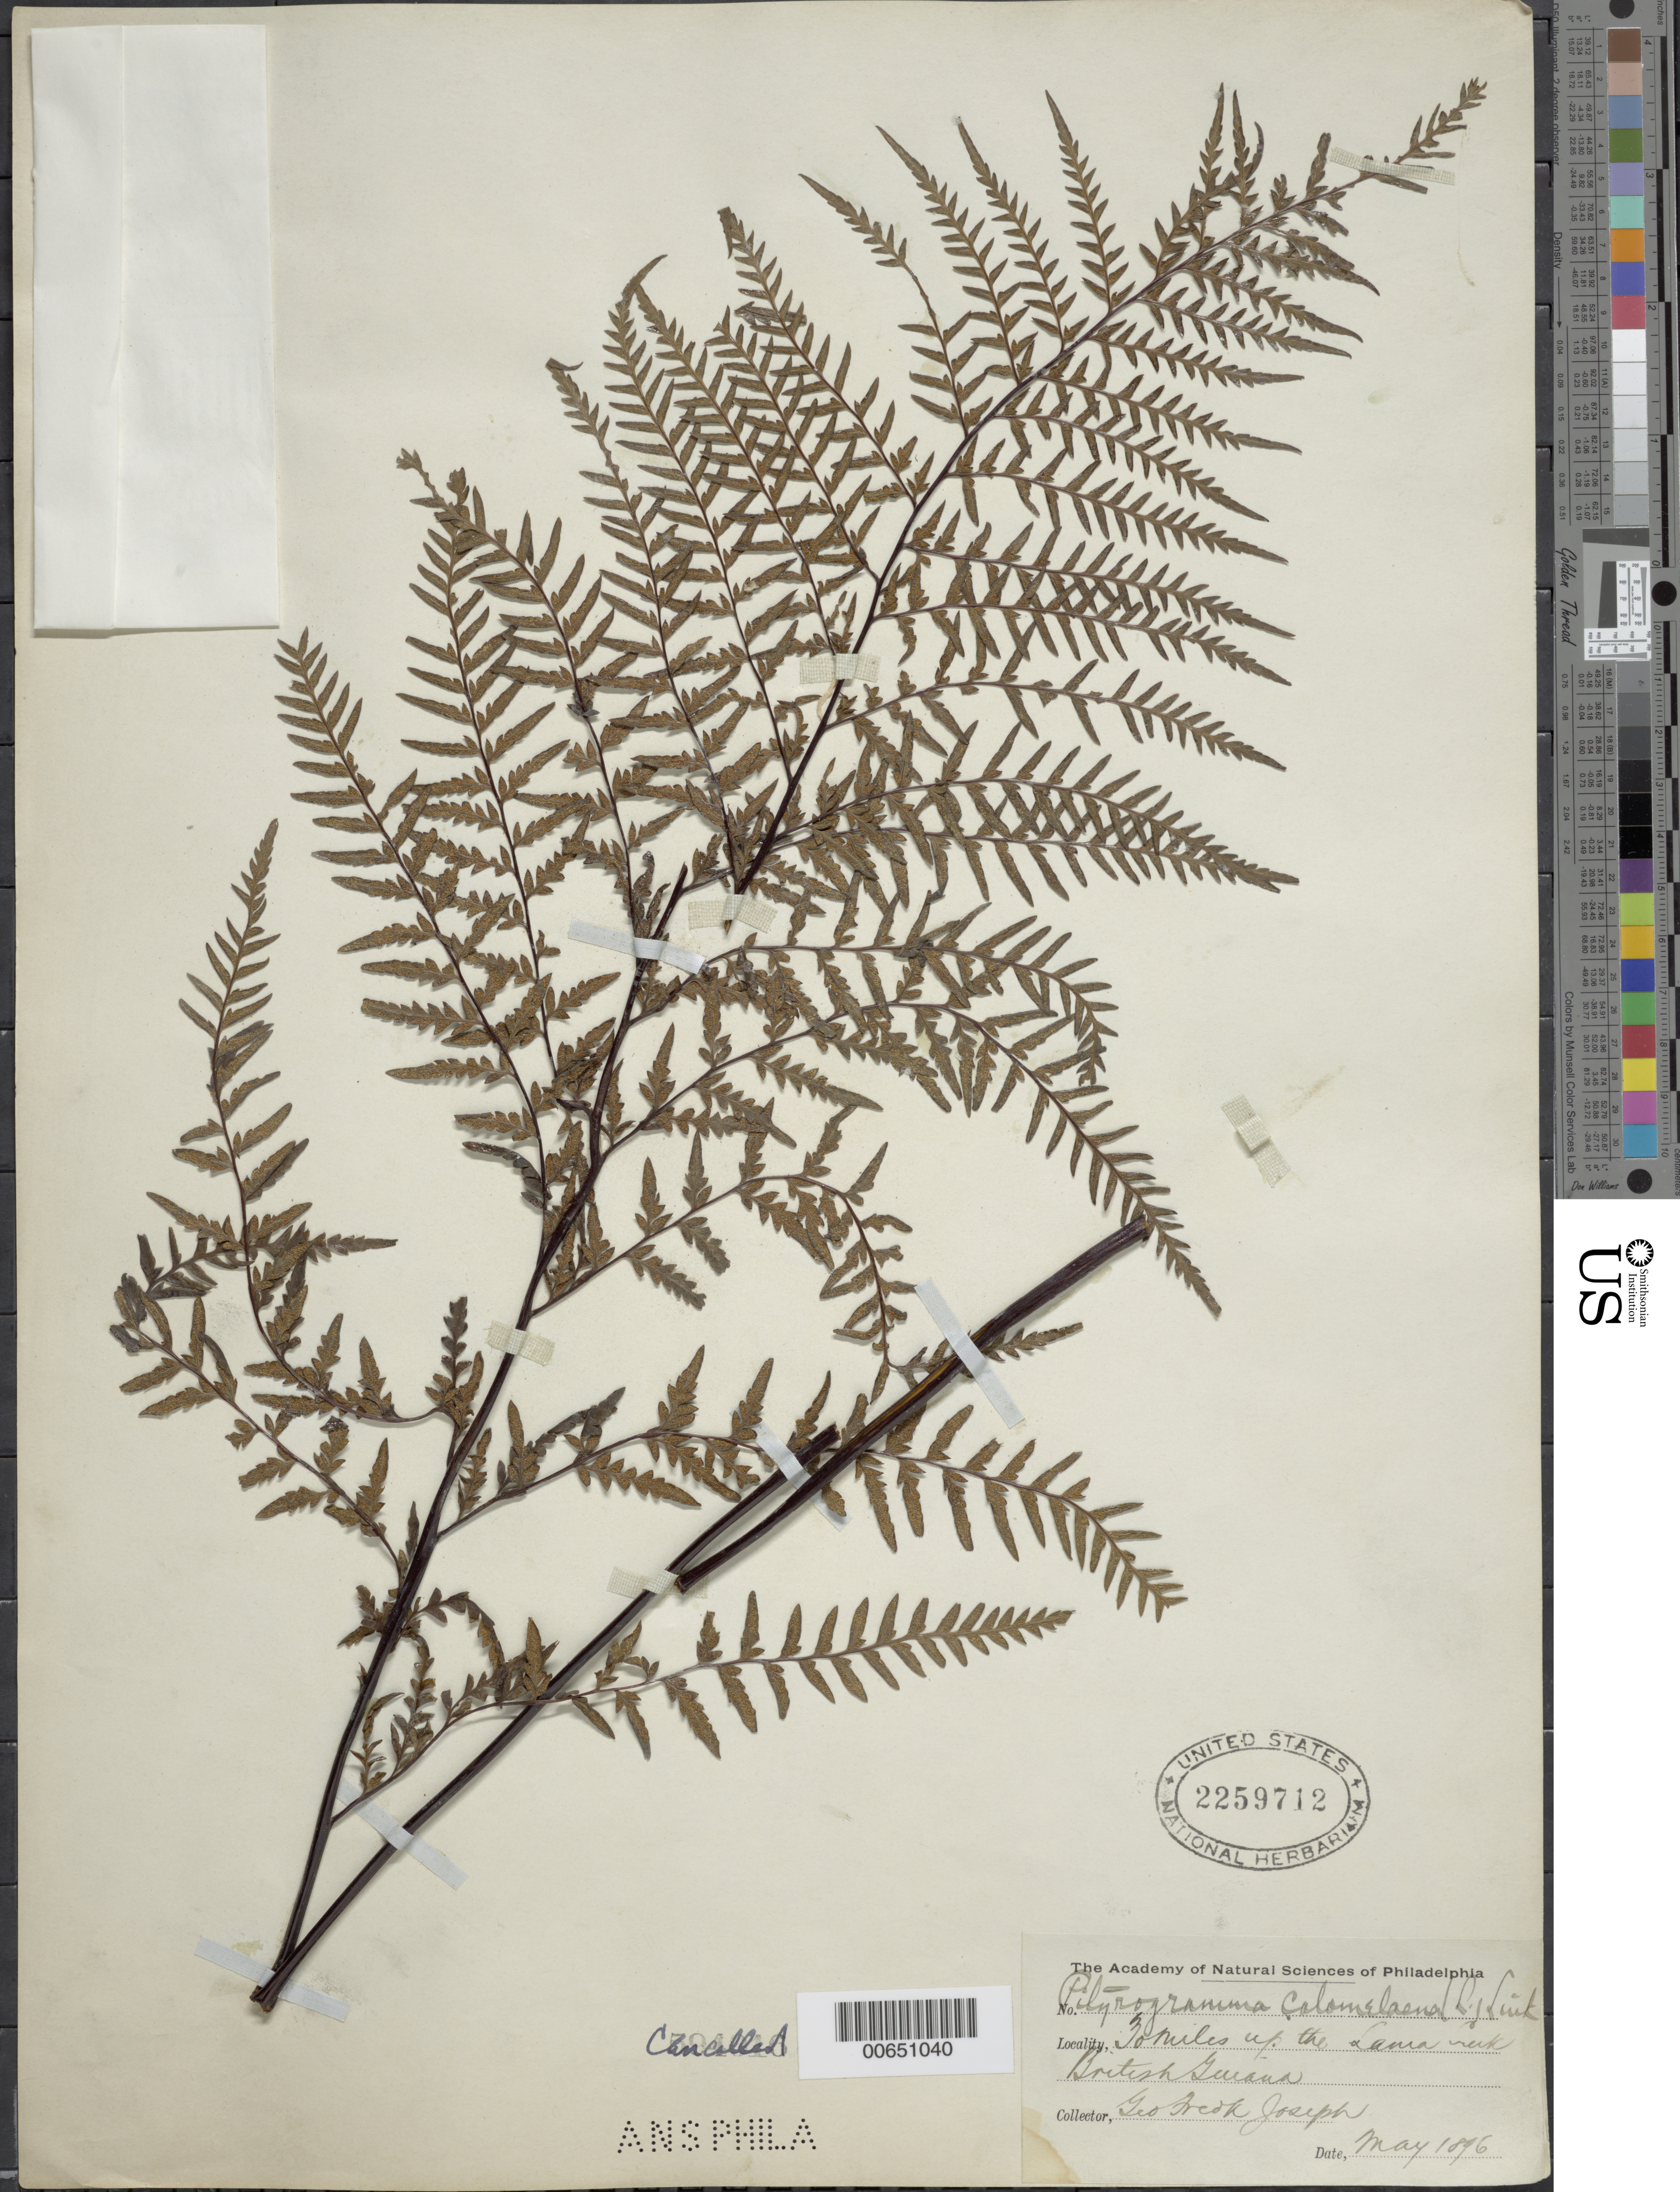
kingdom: Plantae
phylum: Tracheophyta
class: Polypodiopsida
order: Polypodiales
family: Pteridaceae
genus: Pityrogramma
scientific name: Pityrogramma calomelanos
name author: (L.) Link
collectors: G. Joseph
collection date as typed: May-86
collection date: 1986-05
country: Guyana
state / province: Demerara-Mahaica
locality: Lama Creek, 30 mi. along creek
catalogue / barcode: US 2259712